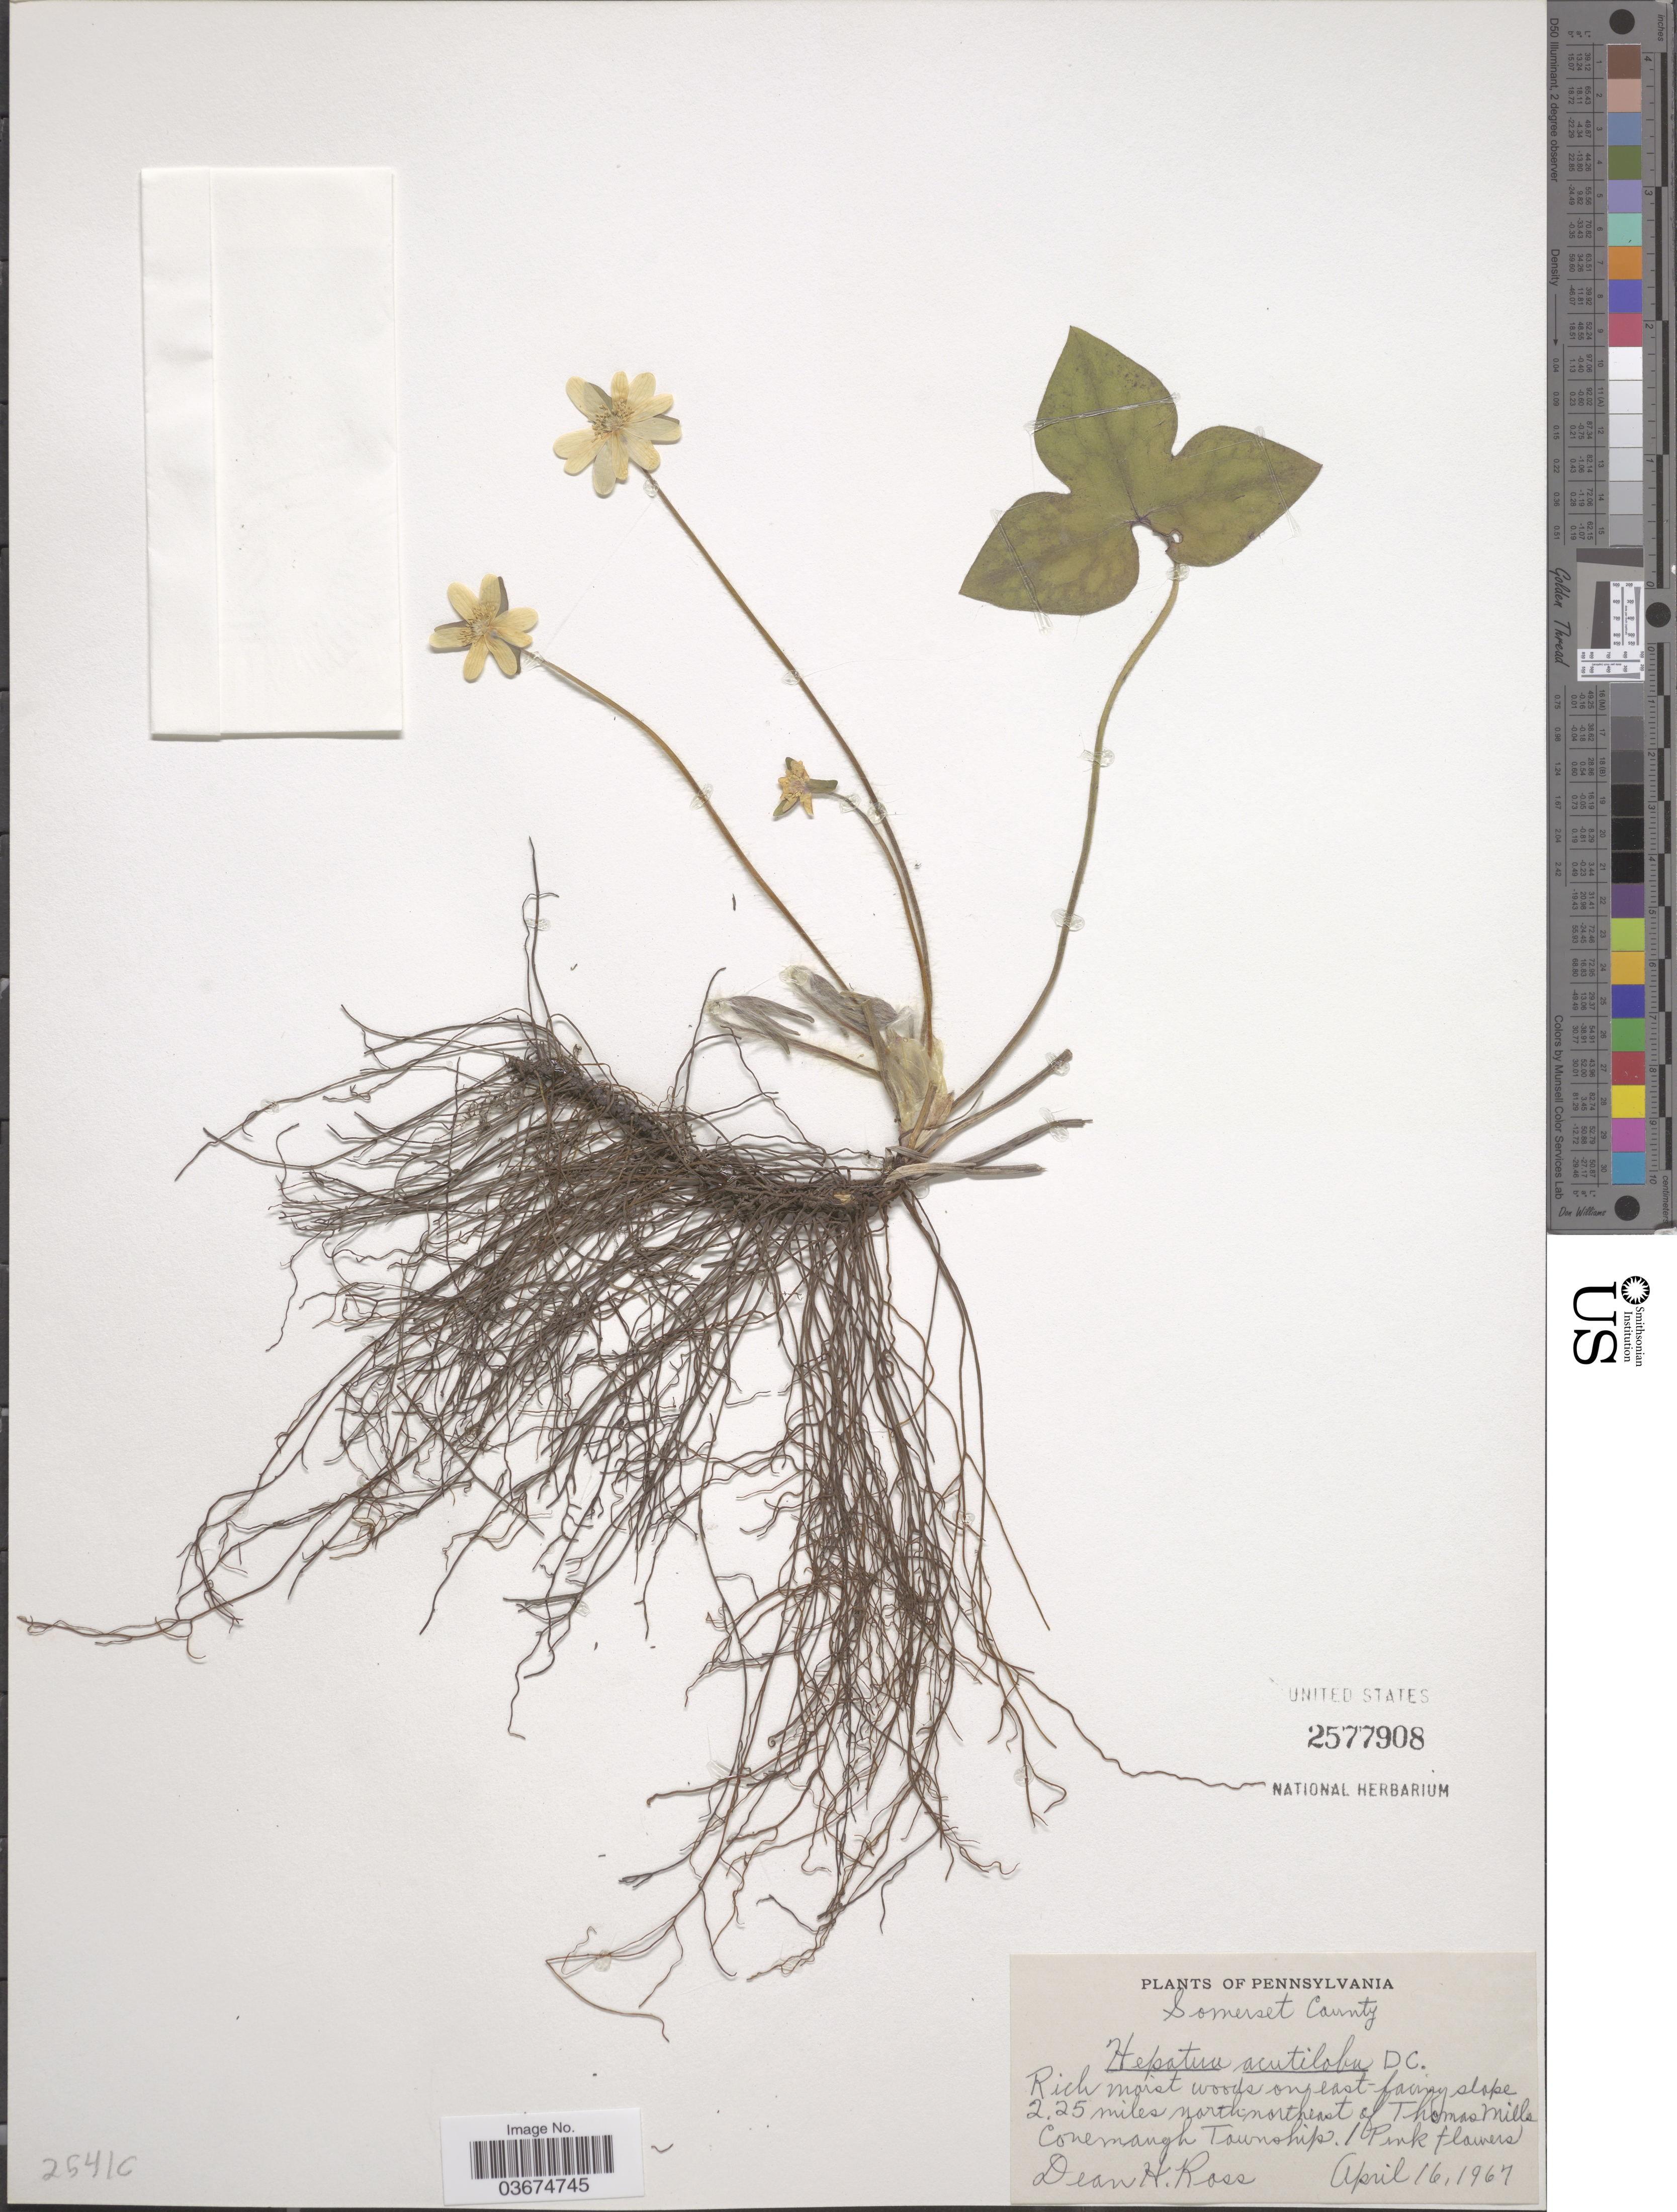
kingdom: Plantae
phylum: Tracheophyta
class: Magnoliopsida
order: Ranunculales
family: Ranunculaceae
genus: Hepatica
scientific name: Hepatica acutiloba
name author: DC.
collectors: D. Ross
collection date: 1967-04-16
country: United States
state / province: Pennsylvania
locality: Somerset County. Rich moist woods on east-facing slope. 2.25 miles north-northeast of Thomas Mills Conemangh Township.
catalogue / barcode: US 2577908